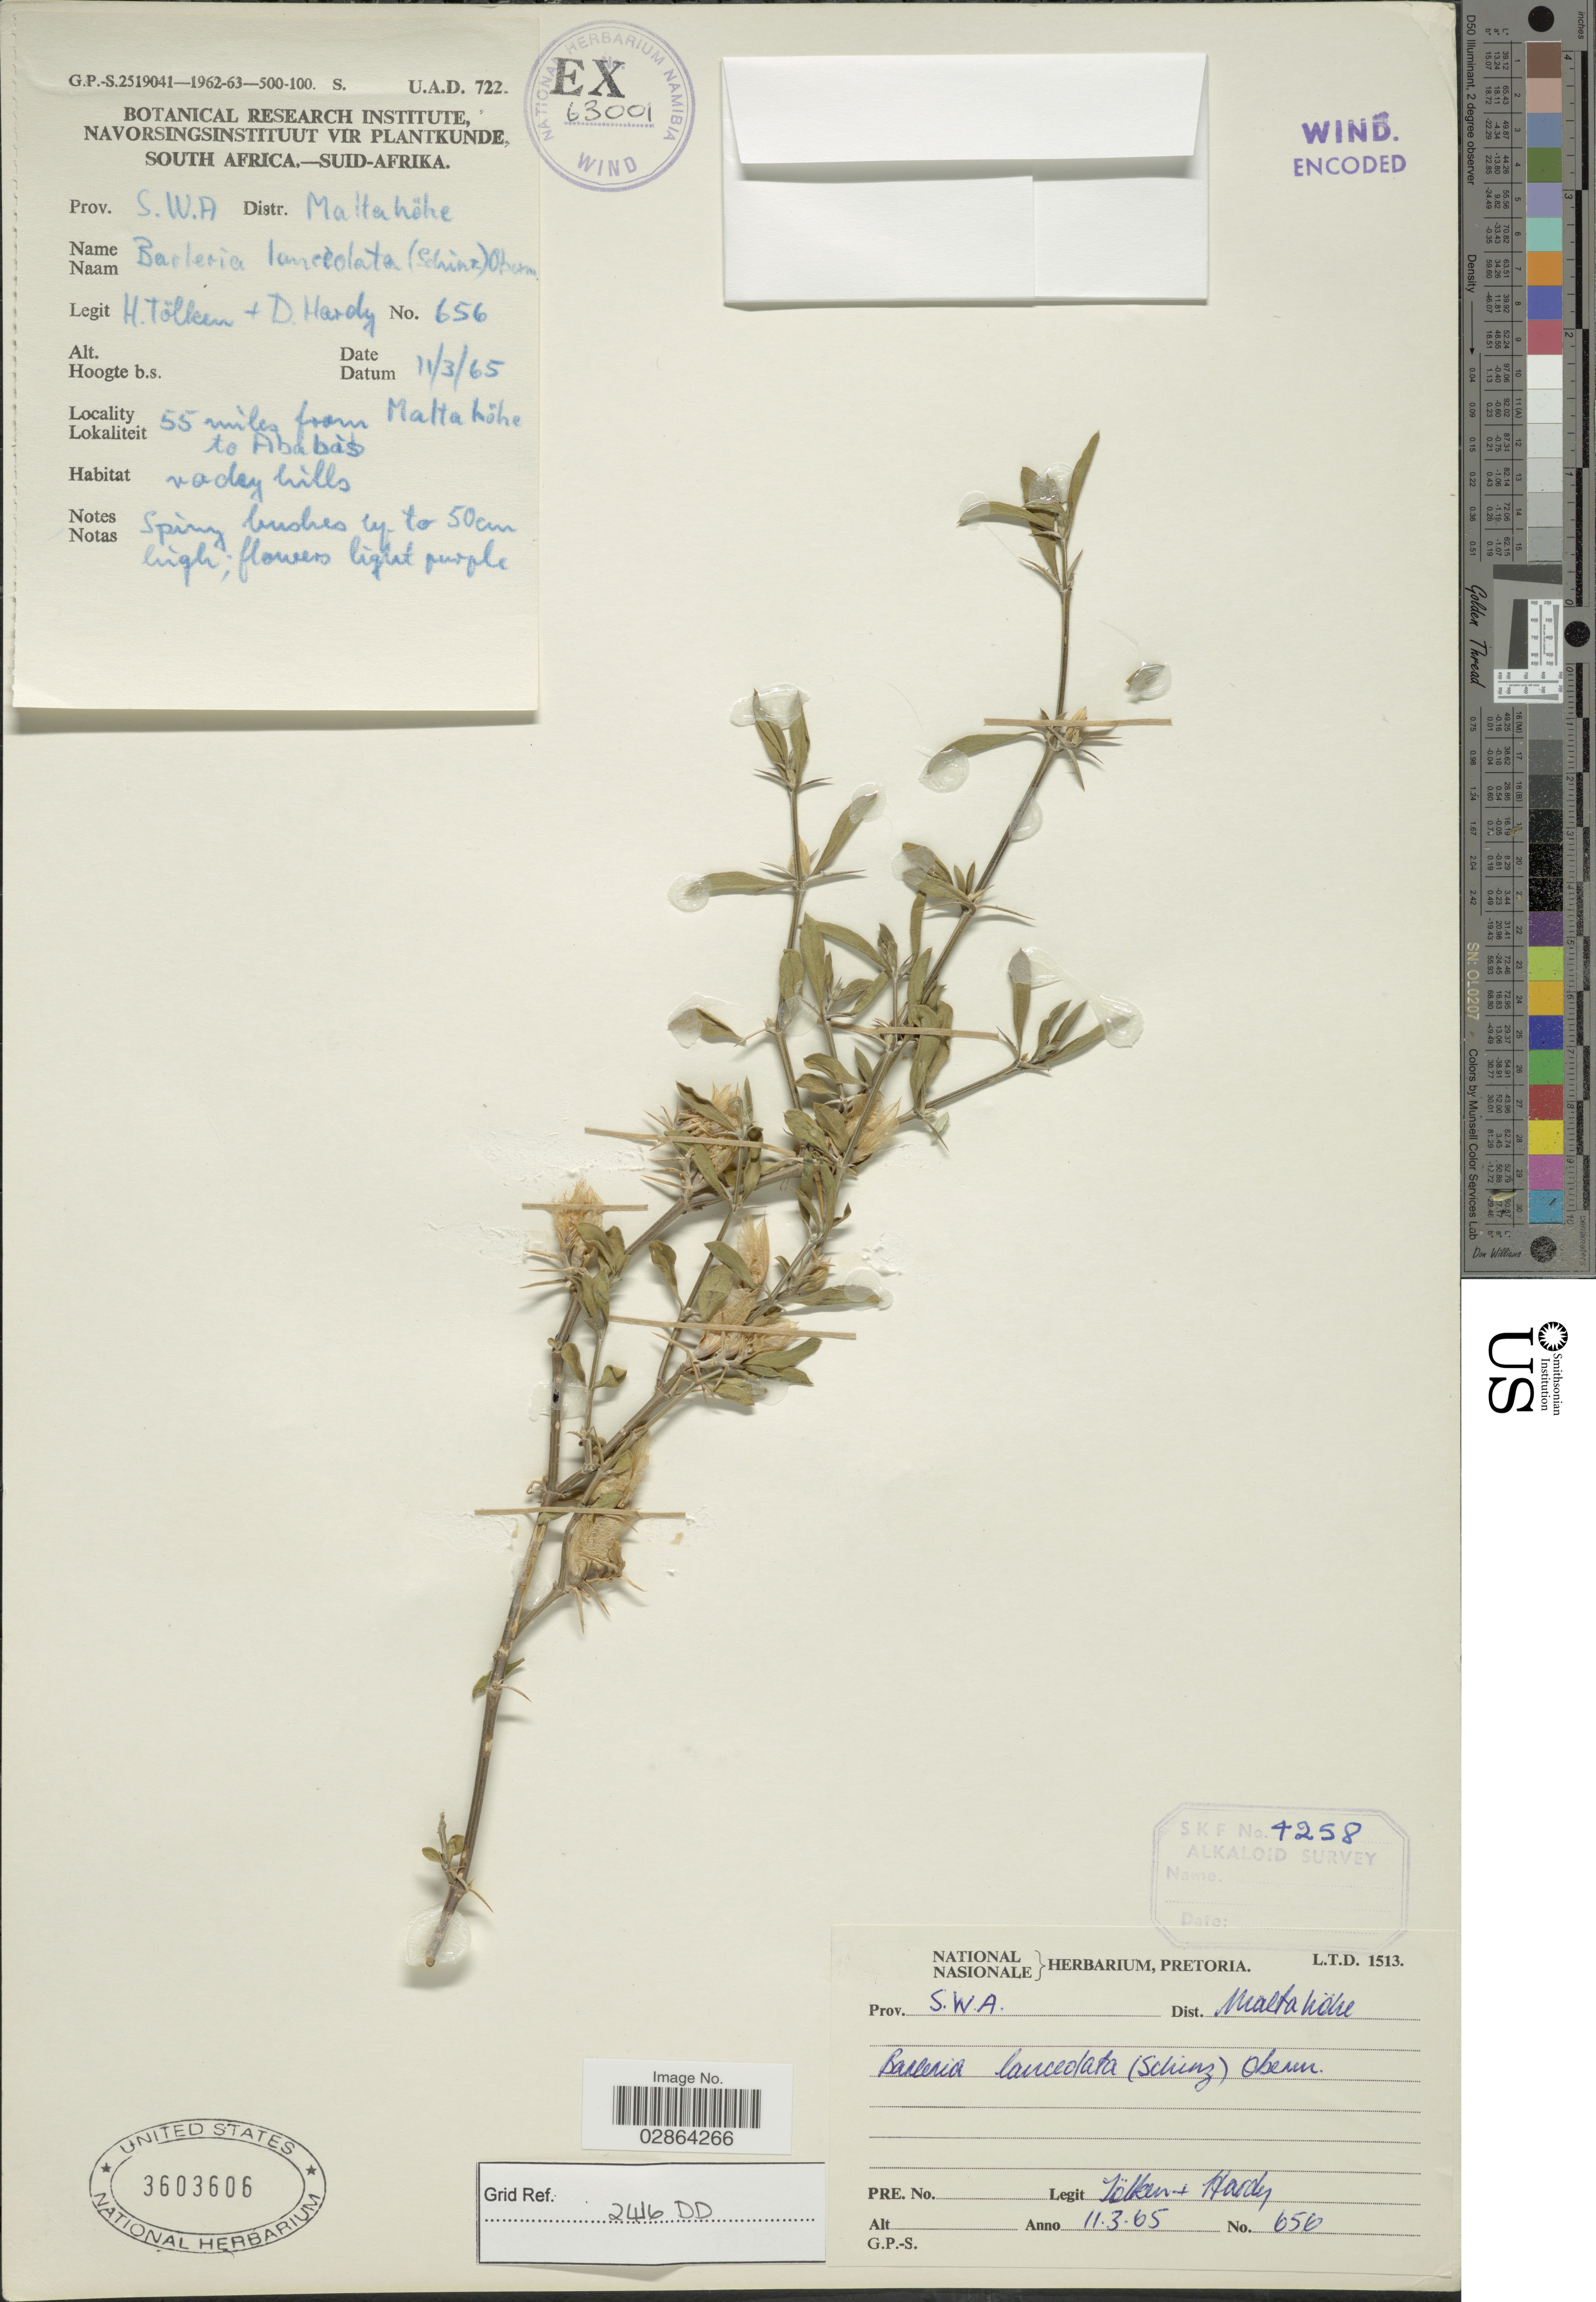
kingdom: Plantae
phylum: Tracheophyta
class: Magnoliopsida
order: Lamiales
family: Acanthaceae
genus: Barleria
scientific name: Barleria lanceolata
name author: (Schinz) Oberm.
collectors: H. R. Tölken & D. Hardy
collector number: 656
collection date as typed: Transcribed d/m/y: 11/3/65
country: Namibia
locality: Prov. S.W.A., Distr. Maltahöhe, 55 miles from Maltahöhe to Ababàs.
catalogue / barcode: US 3603606